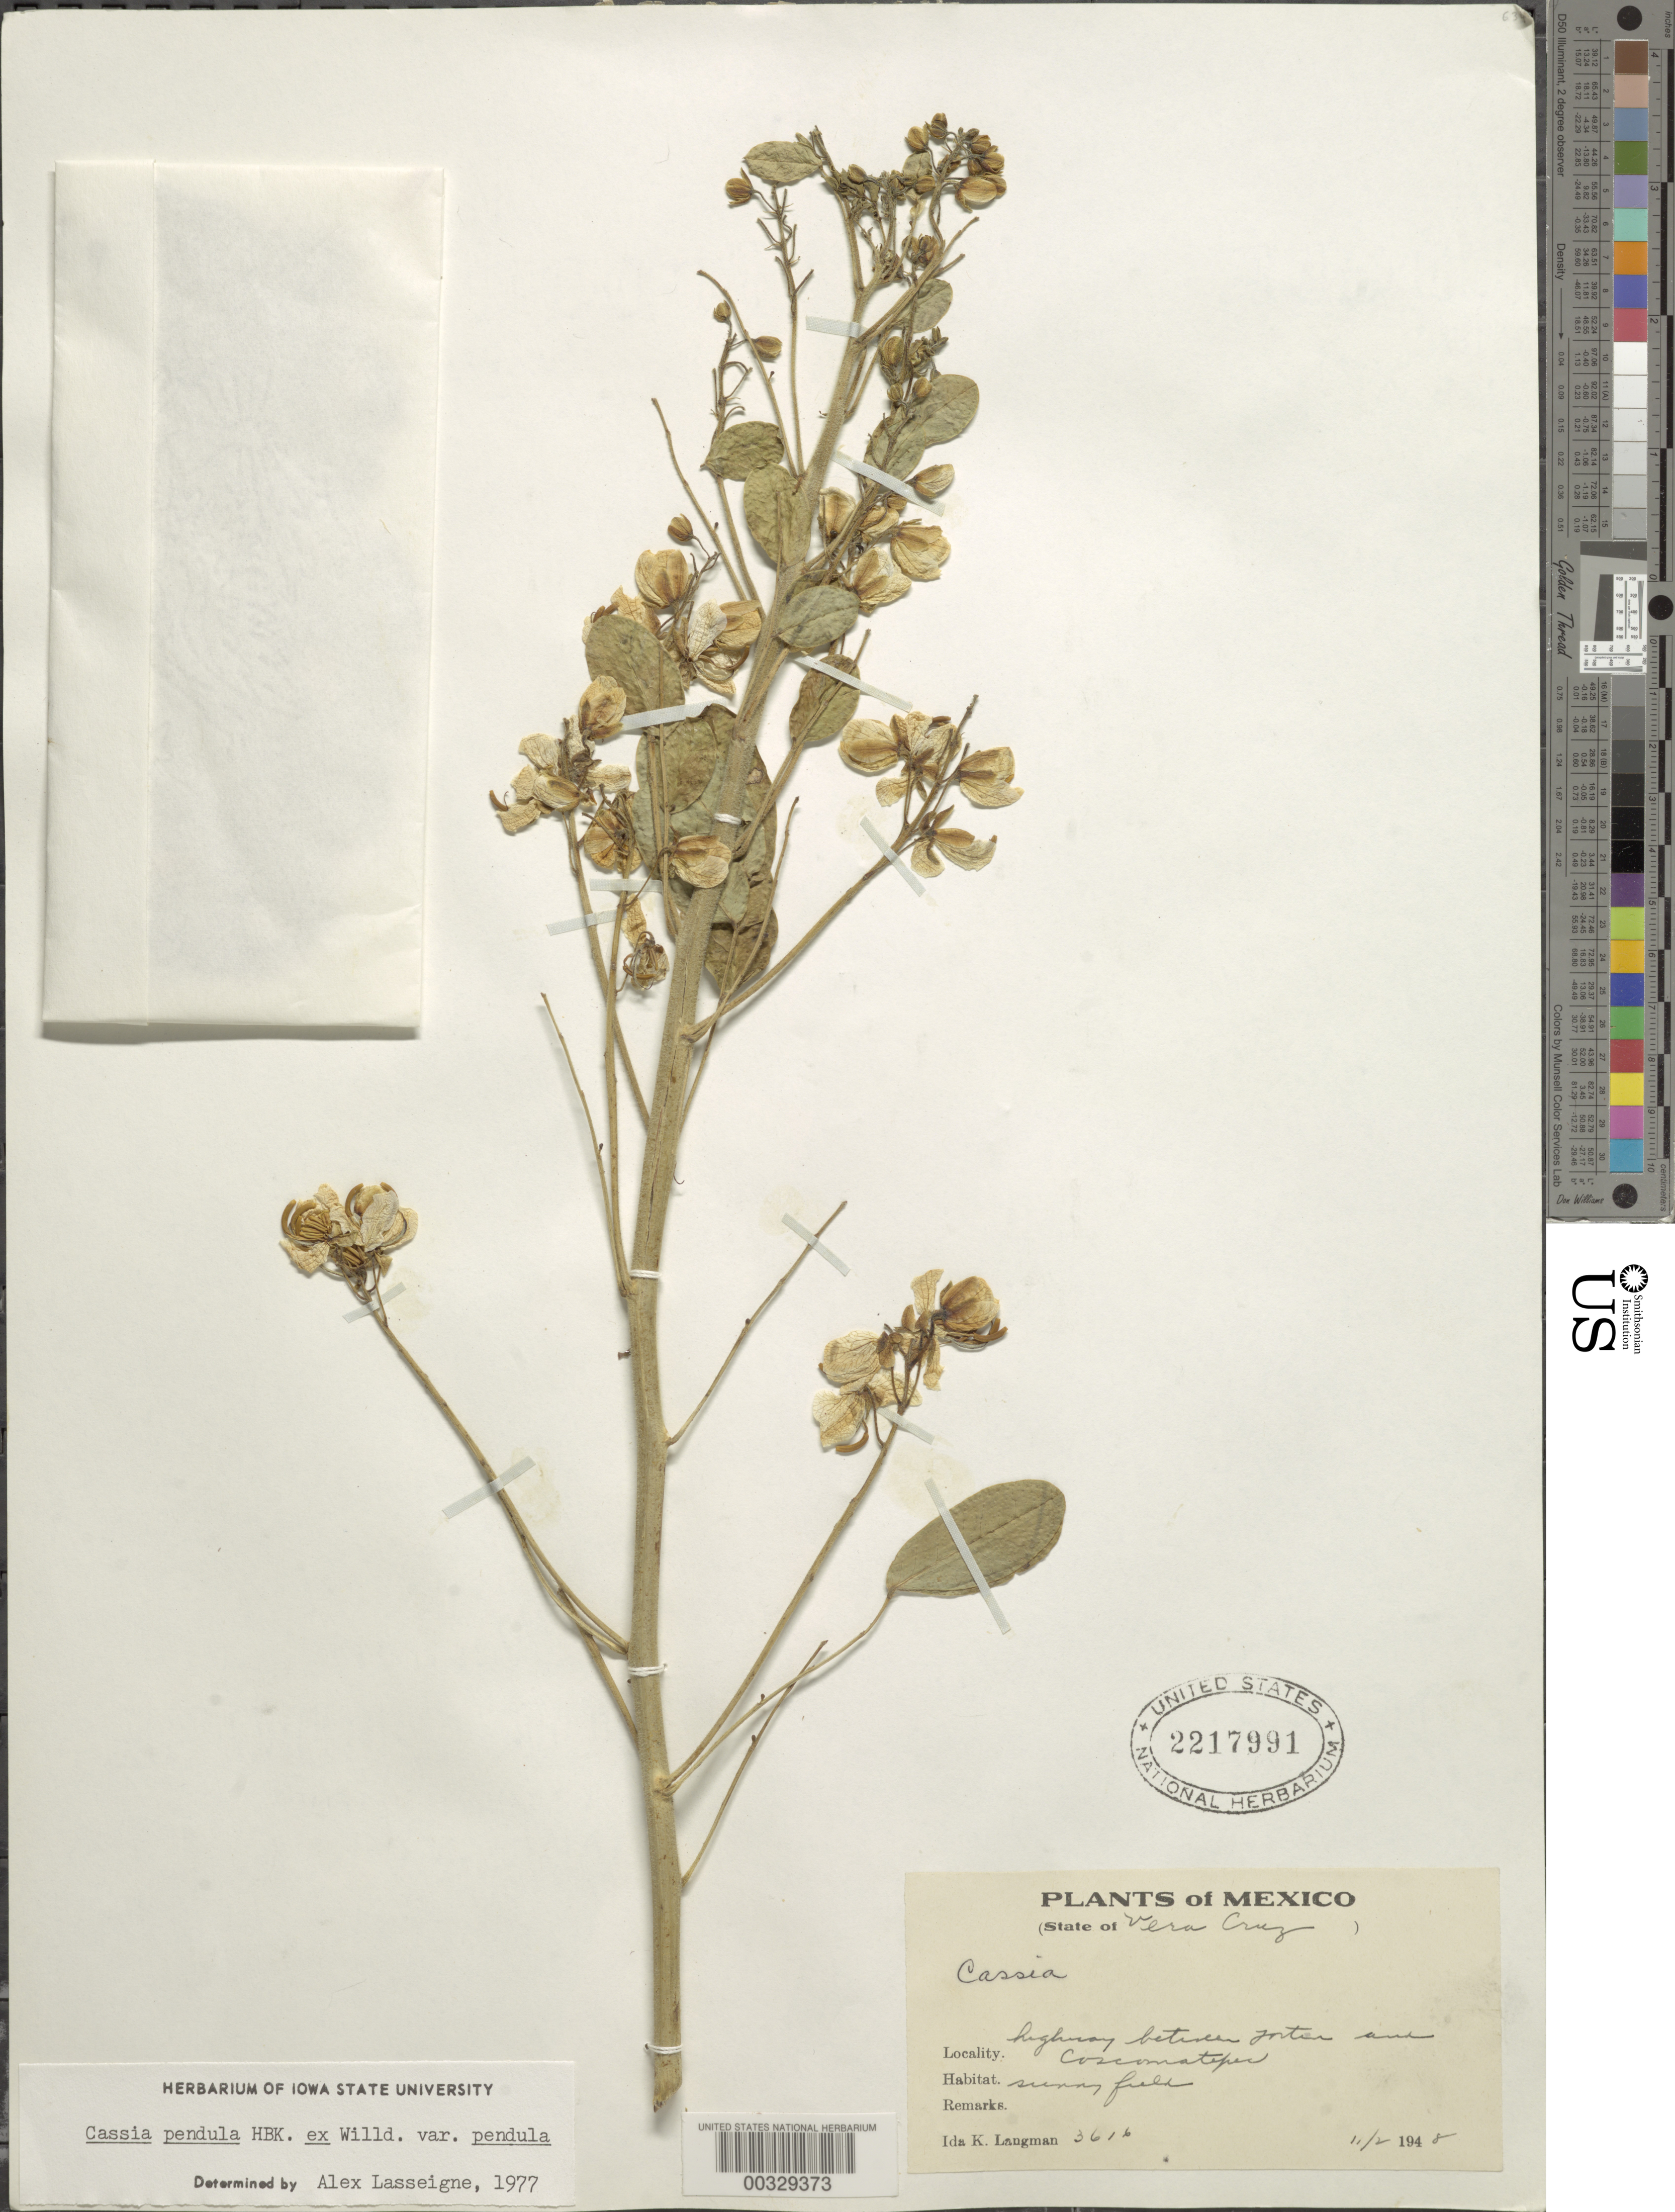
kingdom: Plantae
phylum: Tracheophyta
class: Magnoliopsida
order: Fabales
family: Fabaceae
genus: Senna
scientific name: Senna pendula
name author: (Humb. & Bonpl. ex Willd.) H.S. Irwin & Barneby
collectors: I. Langman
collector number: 361b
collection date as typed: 02 Nov 1948 or 11 Feb 1948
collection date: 1948-02-11 or 1948-11-02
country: Mexico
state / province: Veracruz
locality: Highway between porter and coscomatepec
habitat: Sunny field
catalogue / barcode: US 2217991